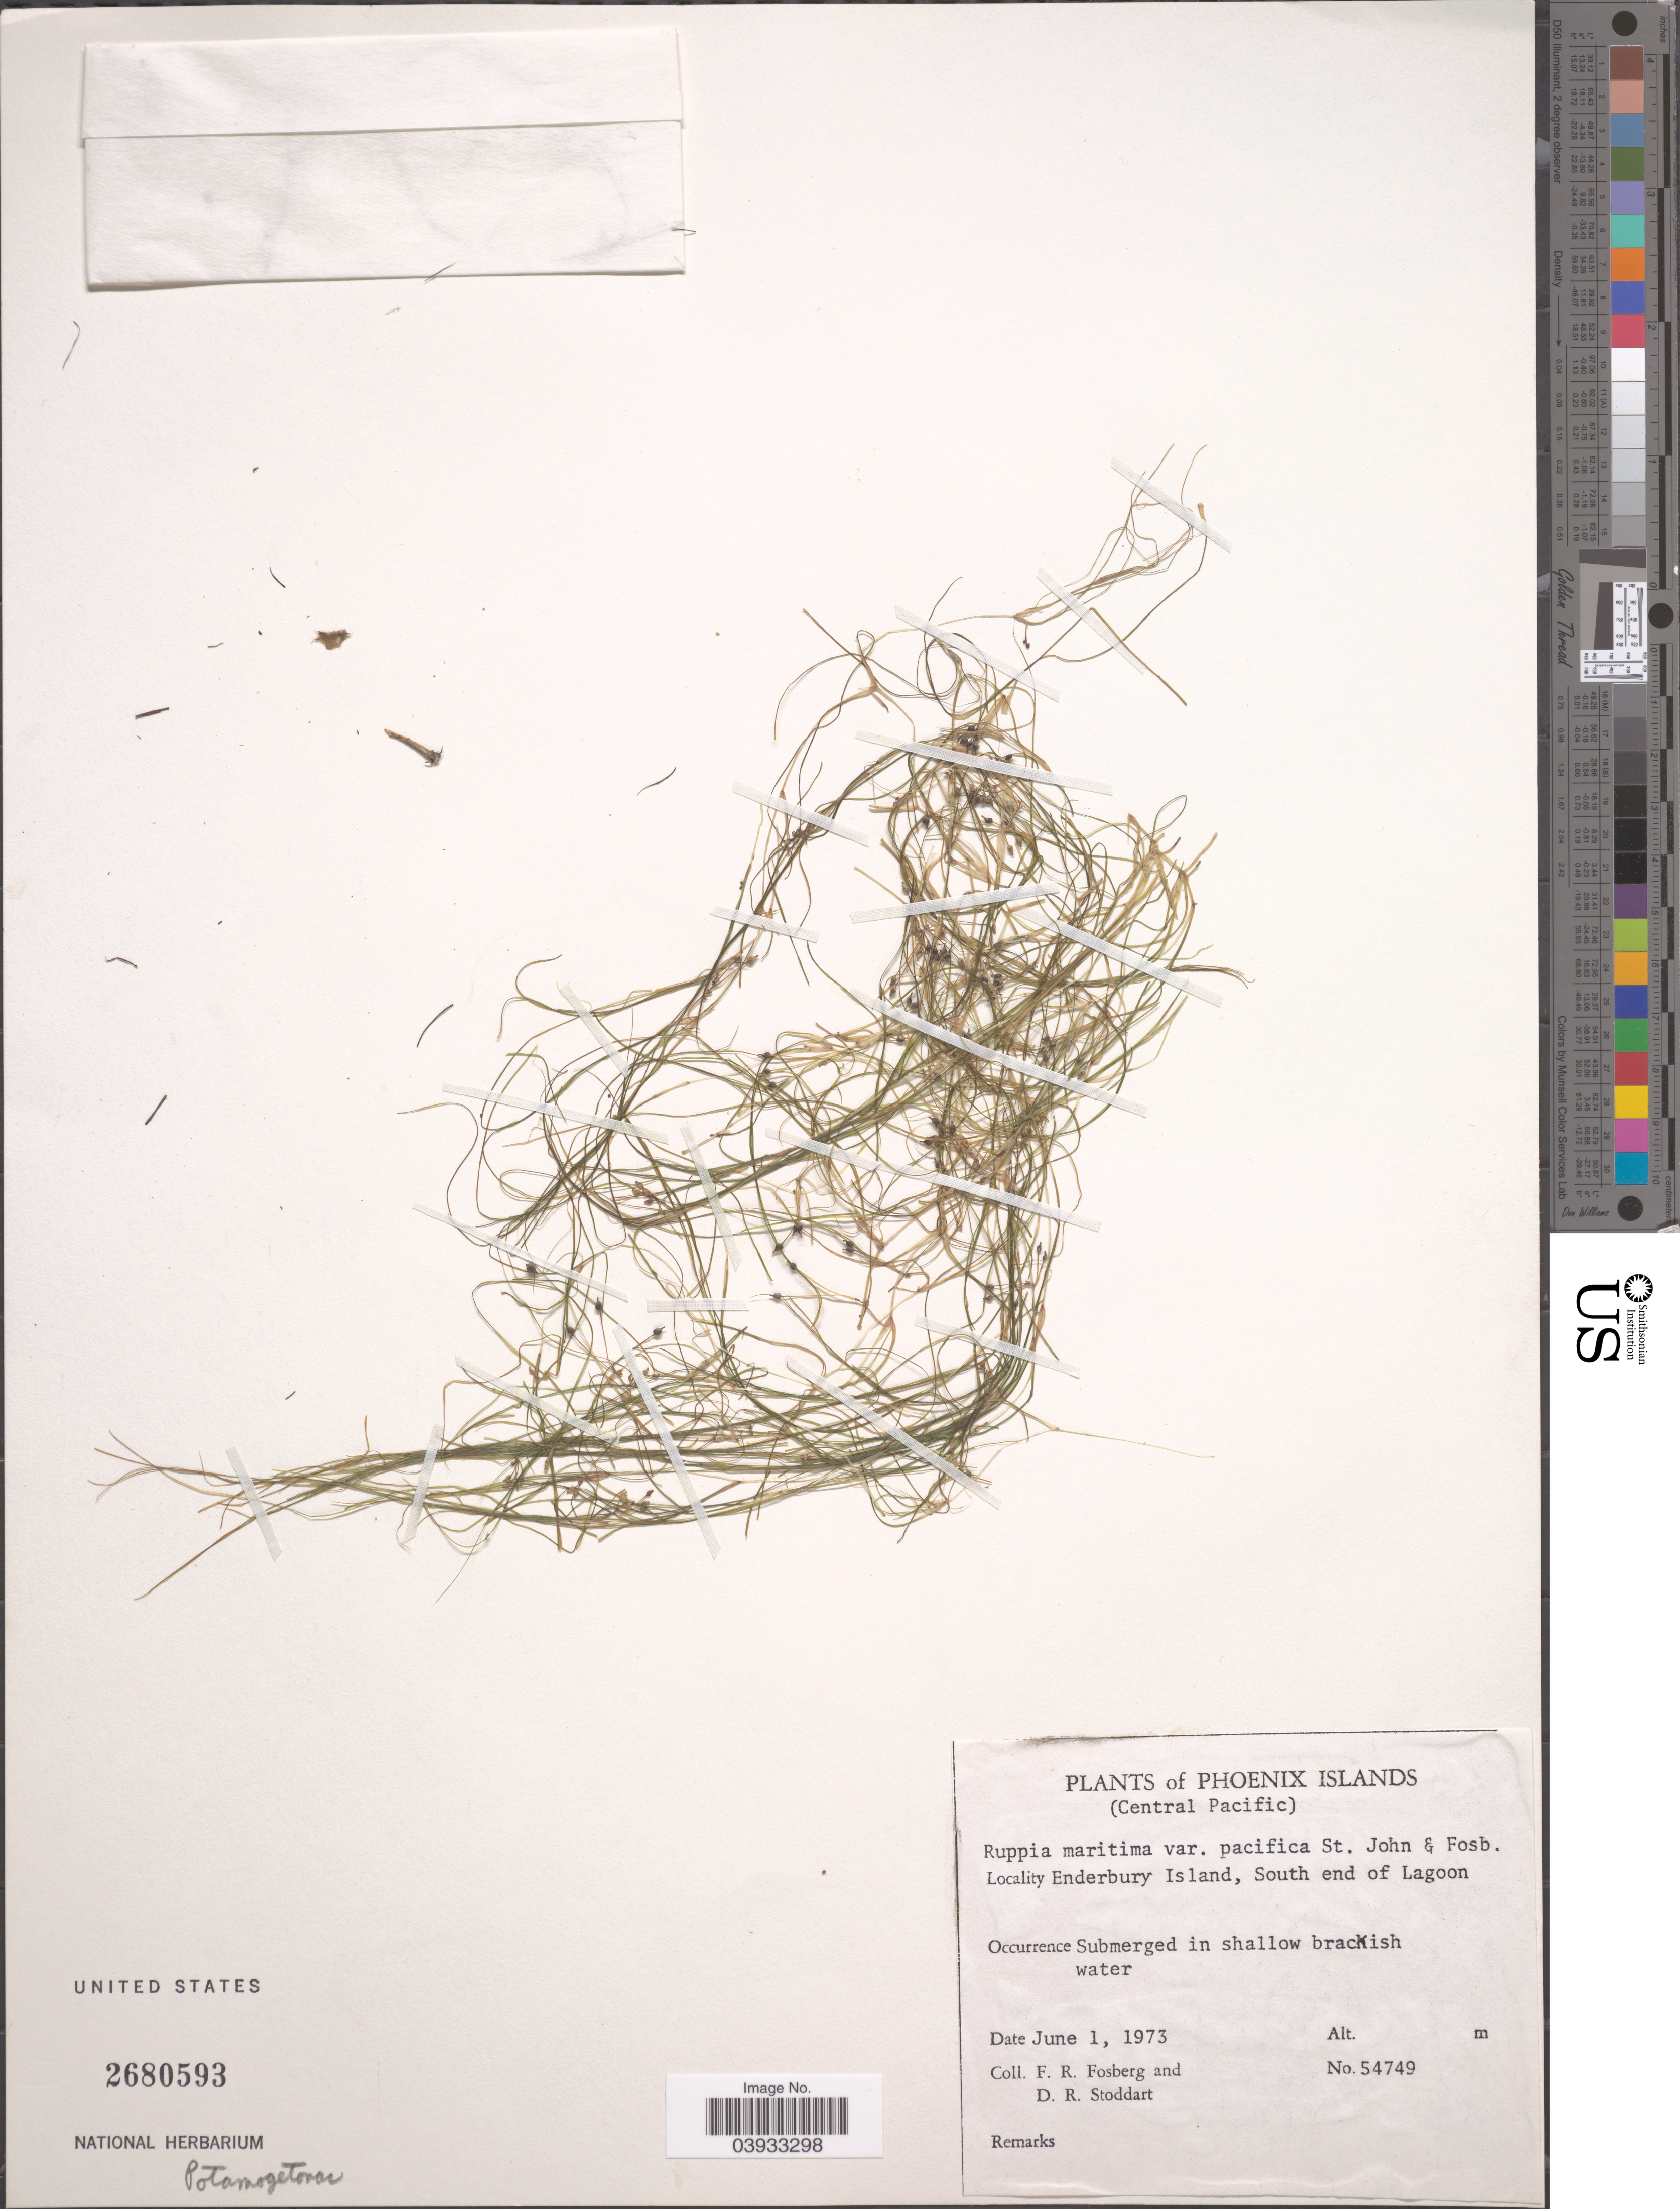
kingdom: Plantae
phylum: Tracheophyta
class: Liliopsida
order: Alismatales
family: Ruppiaceae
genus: Ruppia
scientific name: Ruppia maritima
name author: L.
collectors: F. R. Fosberg & D. R. Stoddart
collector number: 54749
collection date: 1973-06-01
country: Kiribati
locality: Phoenix Islands. (Central Pacific). Enderbury Island, South end of Lagoon.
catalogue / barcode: US 2680593